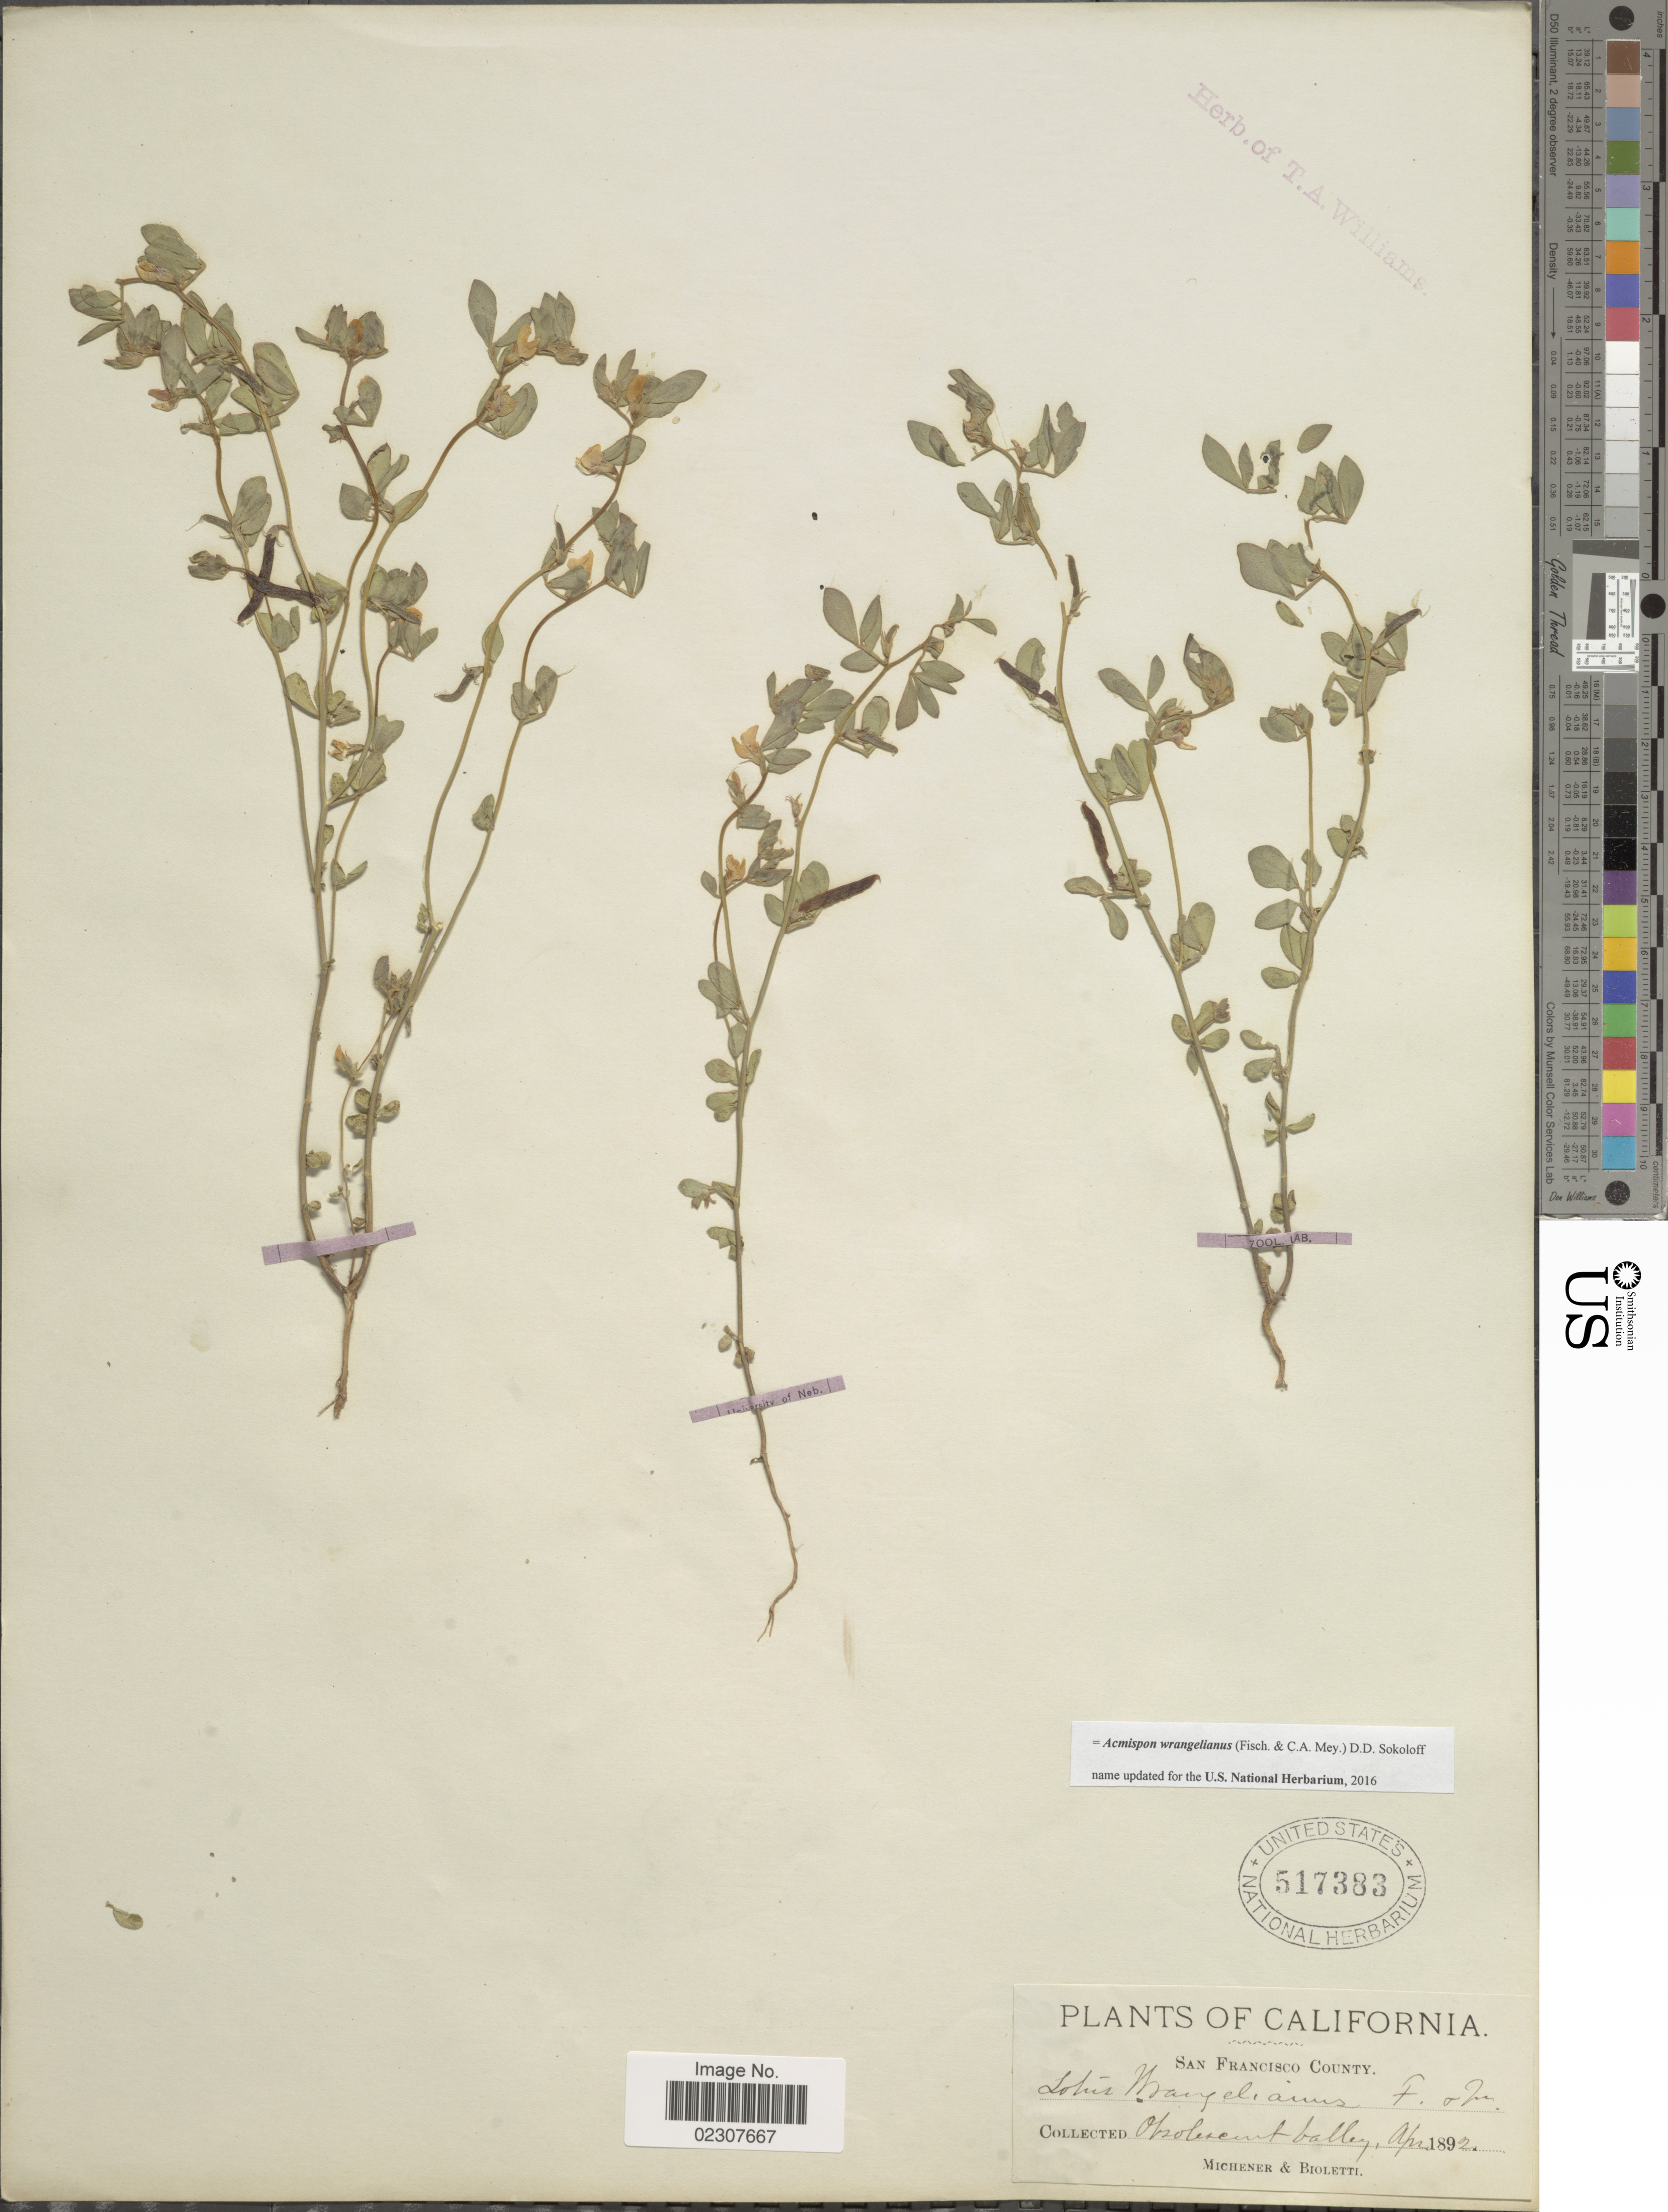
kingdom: Plantae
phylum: Tracheophyta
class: Magnoliopsida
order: Fabales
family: Fabaceae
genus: Acmispon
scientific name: Acmispon wrangelianus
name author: (Fisch. & C.A. Mey.) D.D. Sokoloff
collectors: -. Michener & -- Bioletti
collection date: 1892-04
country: United States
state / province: California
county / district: San Francisco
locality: San Francisco County, Onsolescent Valley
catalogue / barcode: US 517383